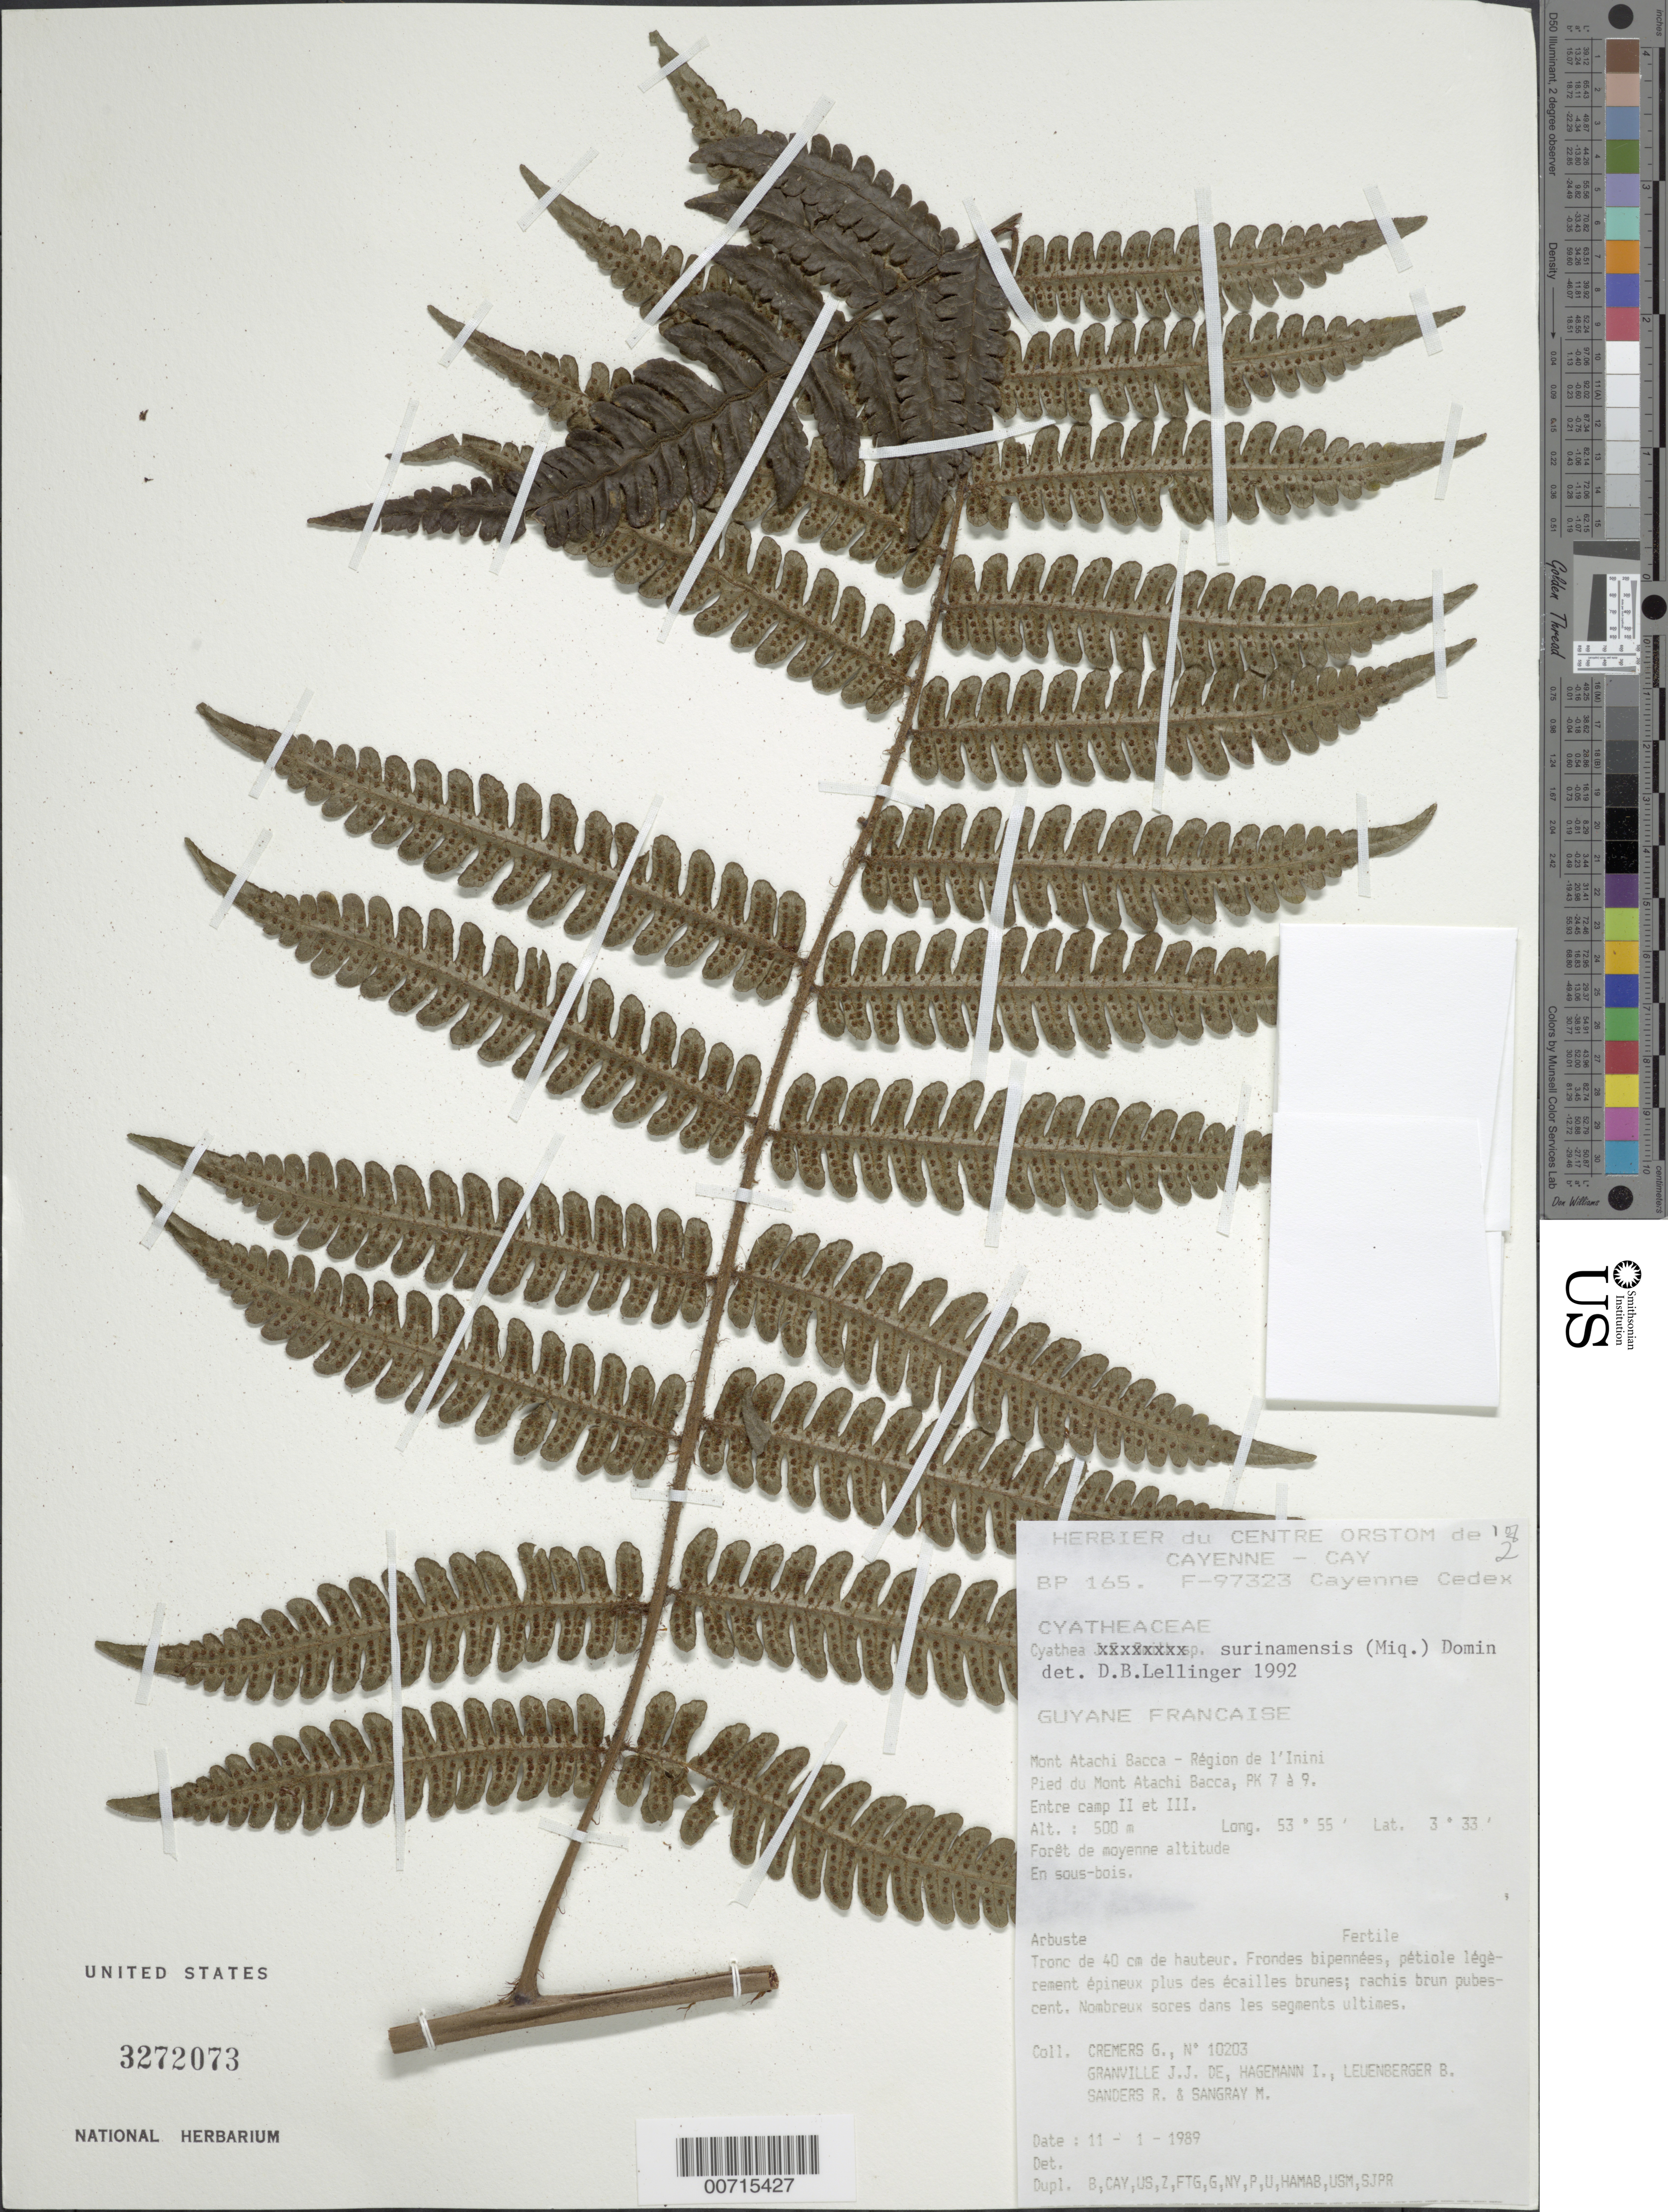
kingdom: Plantae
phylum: Tracheophyta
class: Polypodiopsida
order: Cyatheales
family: Cyatheaceae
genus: Cyathea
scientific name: Cyathea surinamensis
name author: (Miq.) Domin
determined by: Lellinger, David B., (BOT), Smithsonian Institution - National Museum of Natural History (UNITED STATES)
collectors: G. Cremers et al.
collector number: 10203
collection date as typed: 11-Jan-89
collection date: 1989-01-11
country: French Guiana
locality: Mont Atachi Bacca, région de l'Inini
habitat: Forest, middle altitude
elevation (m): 500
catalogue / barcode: US 3272073